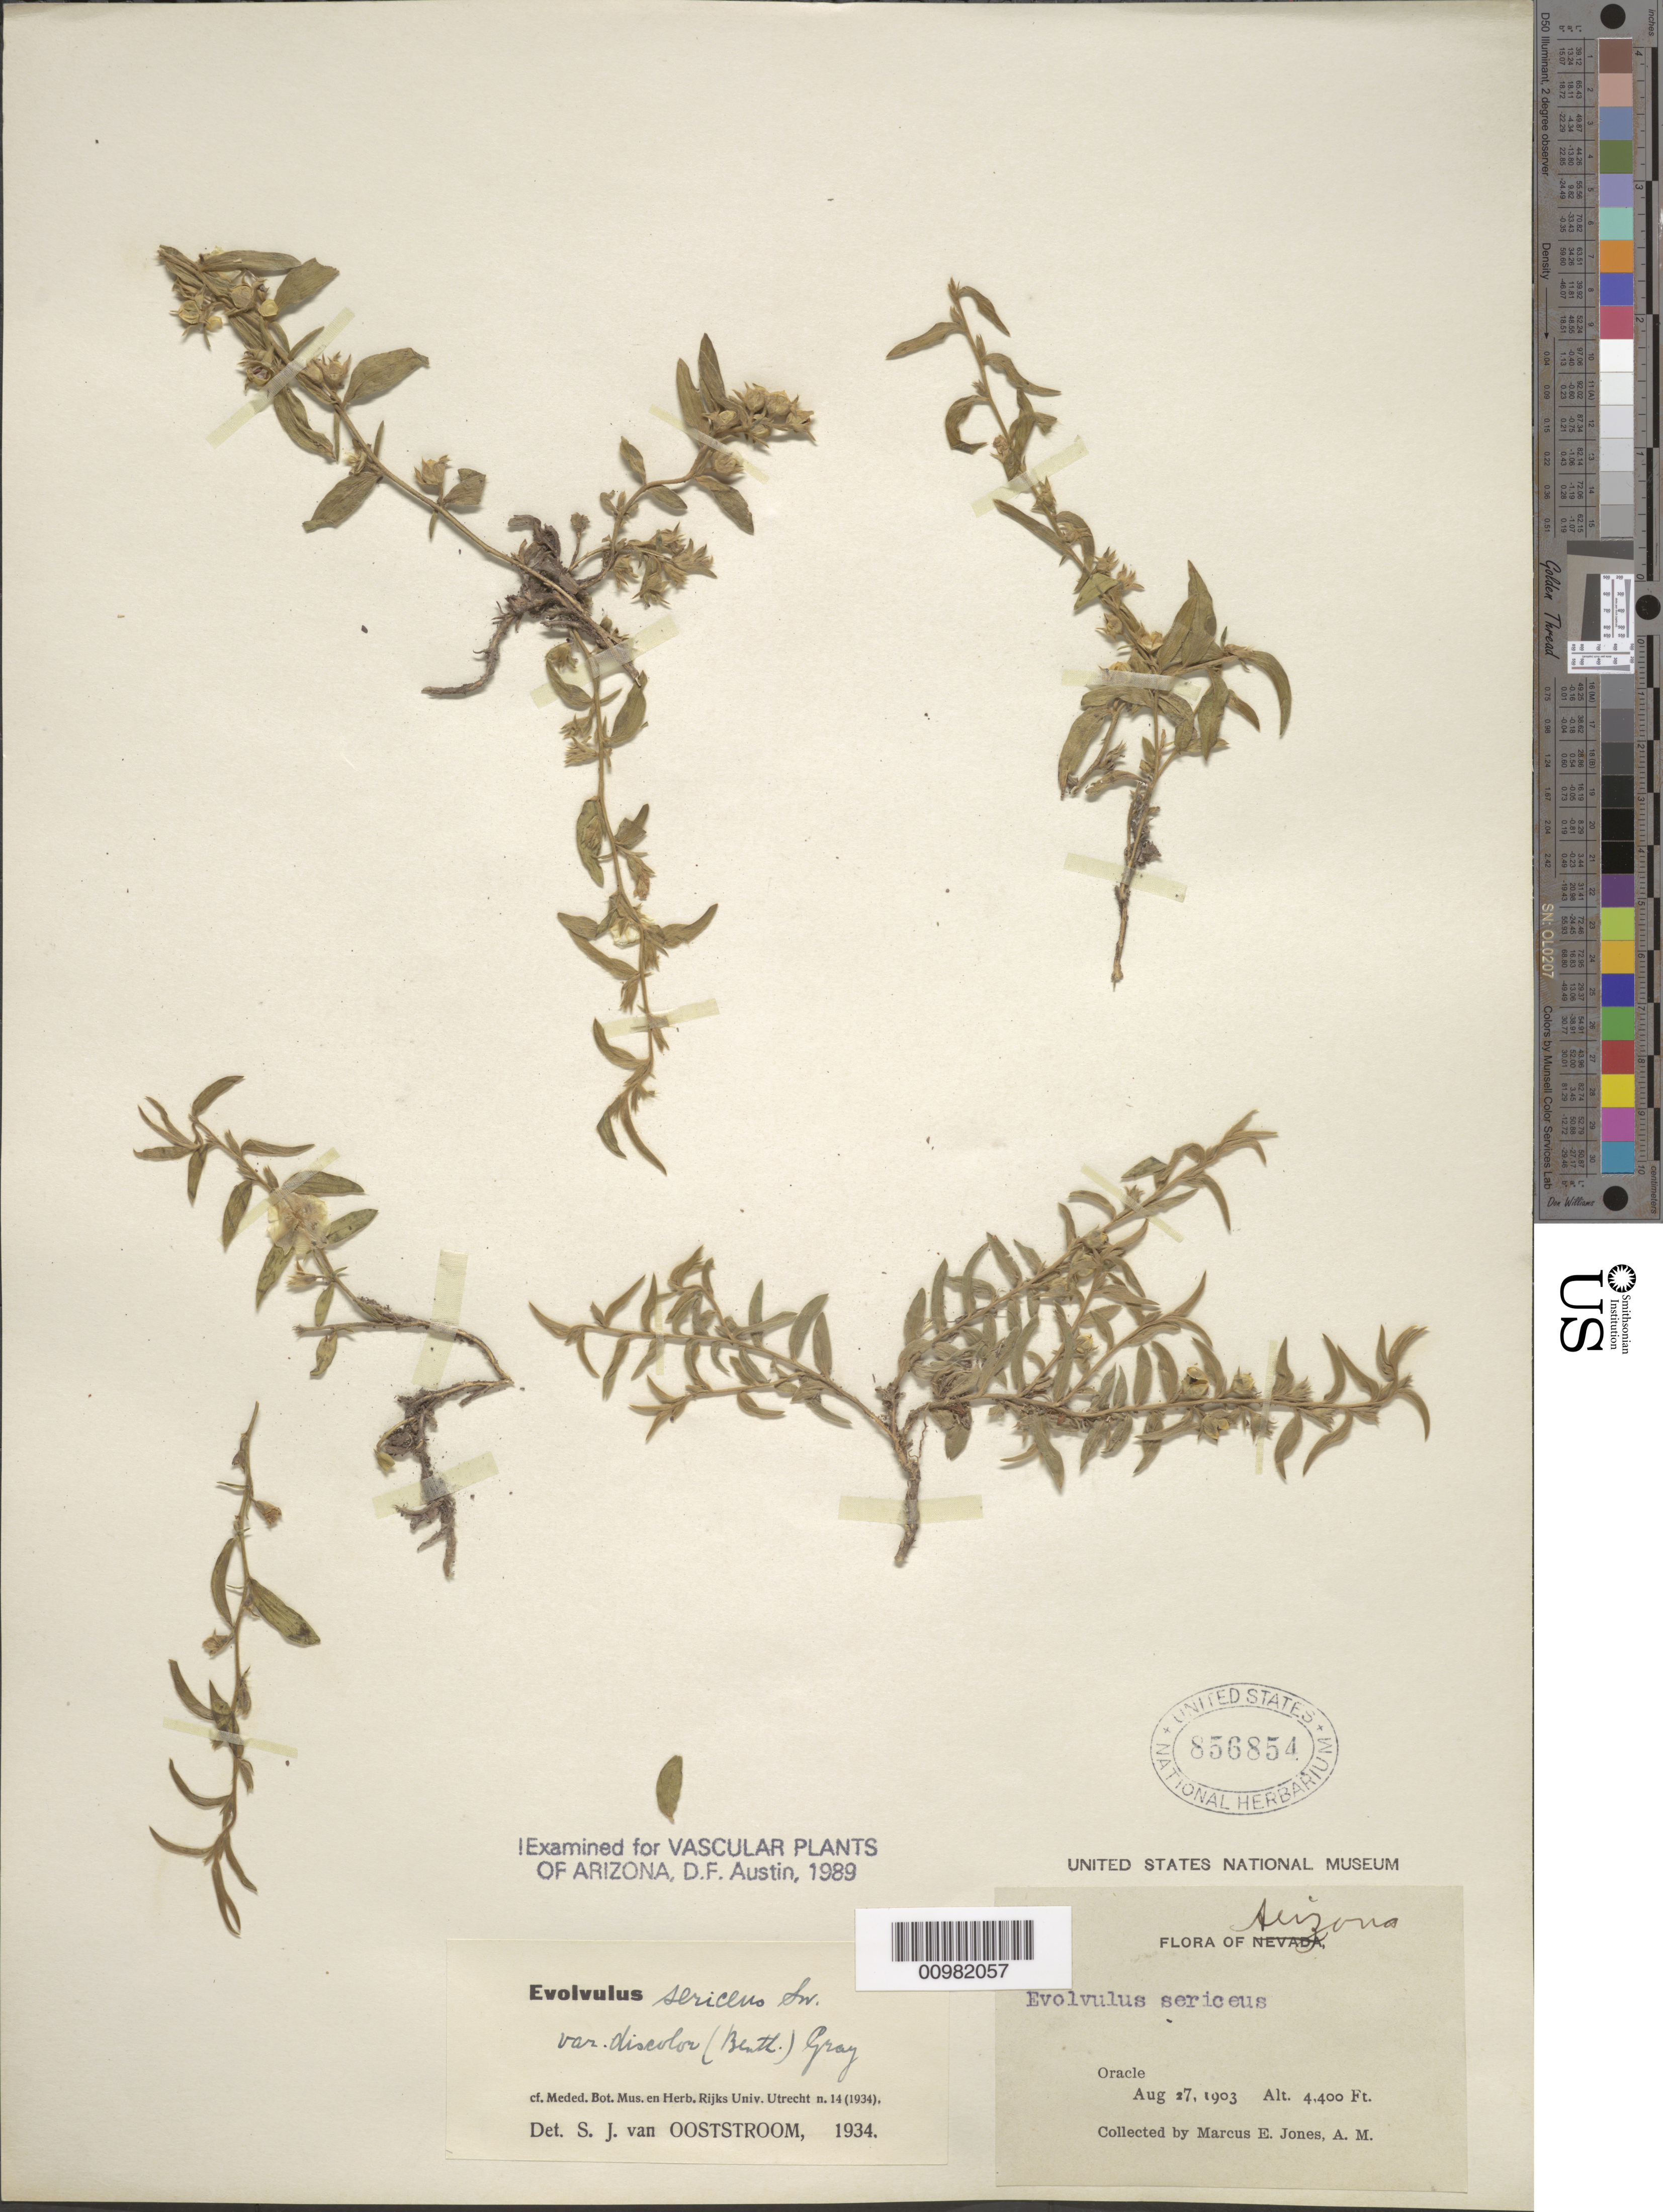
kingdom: Plantae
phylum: Tracheophyta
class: Magnoliopsida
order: Solanales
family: Convolvulaceae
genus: Evolvulus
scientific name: Evolvulus sericeus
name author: Sw.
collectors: M. E. Jones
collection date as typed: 27 Aug 1903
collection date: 1903-08-27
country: United States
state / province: Arizona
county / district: Pinal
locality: Oracle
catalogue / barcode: US 856854